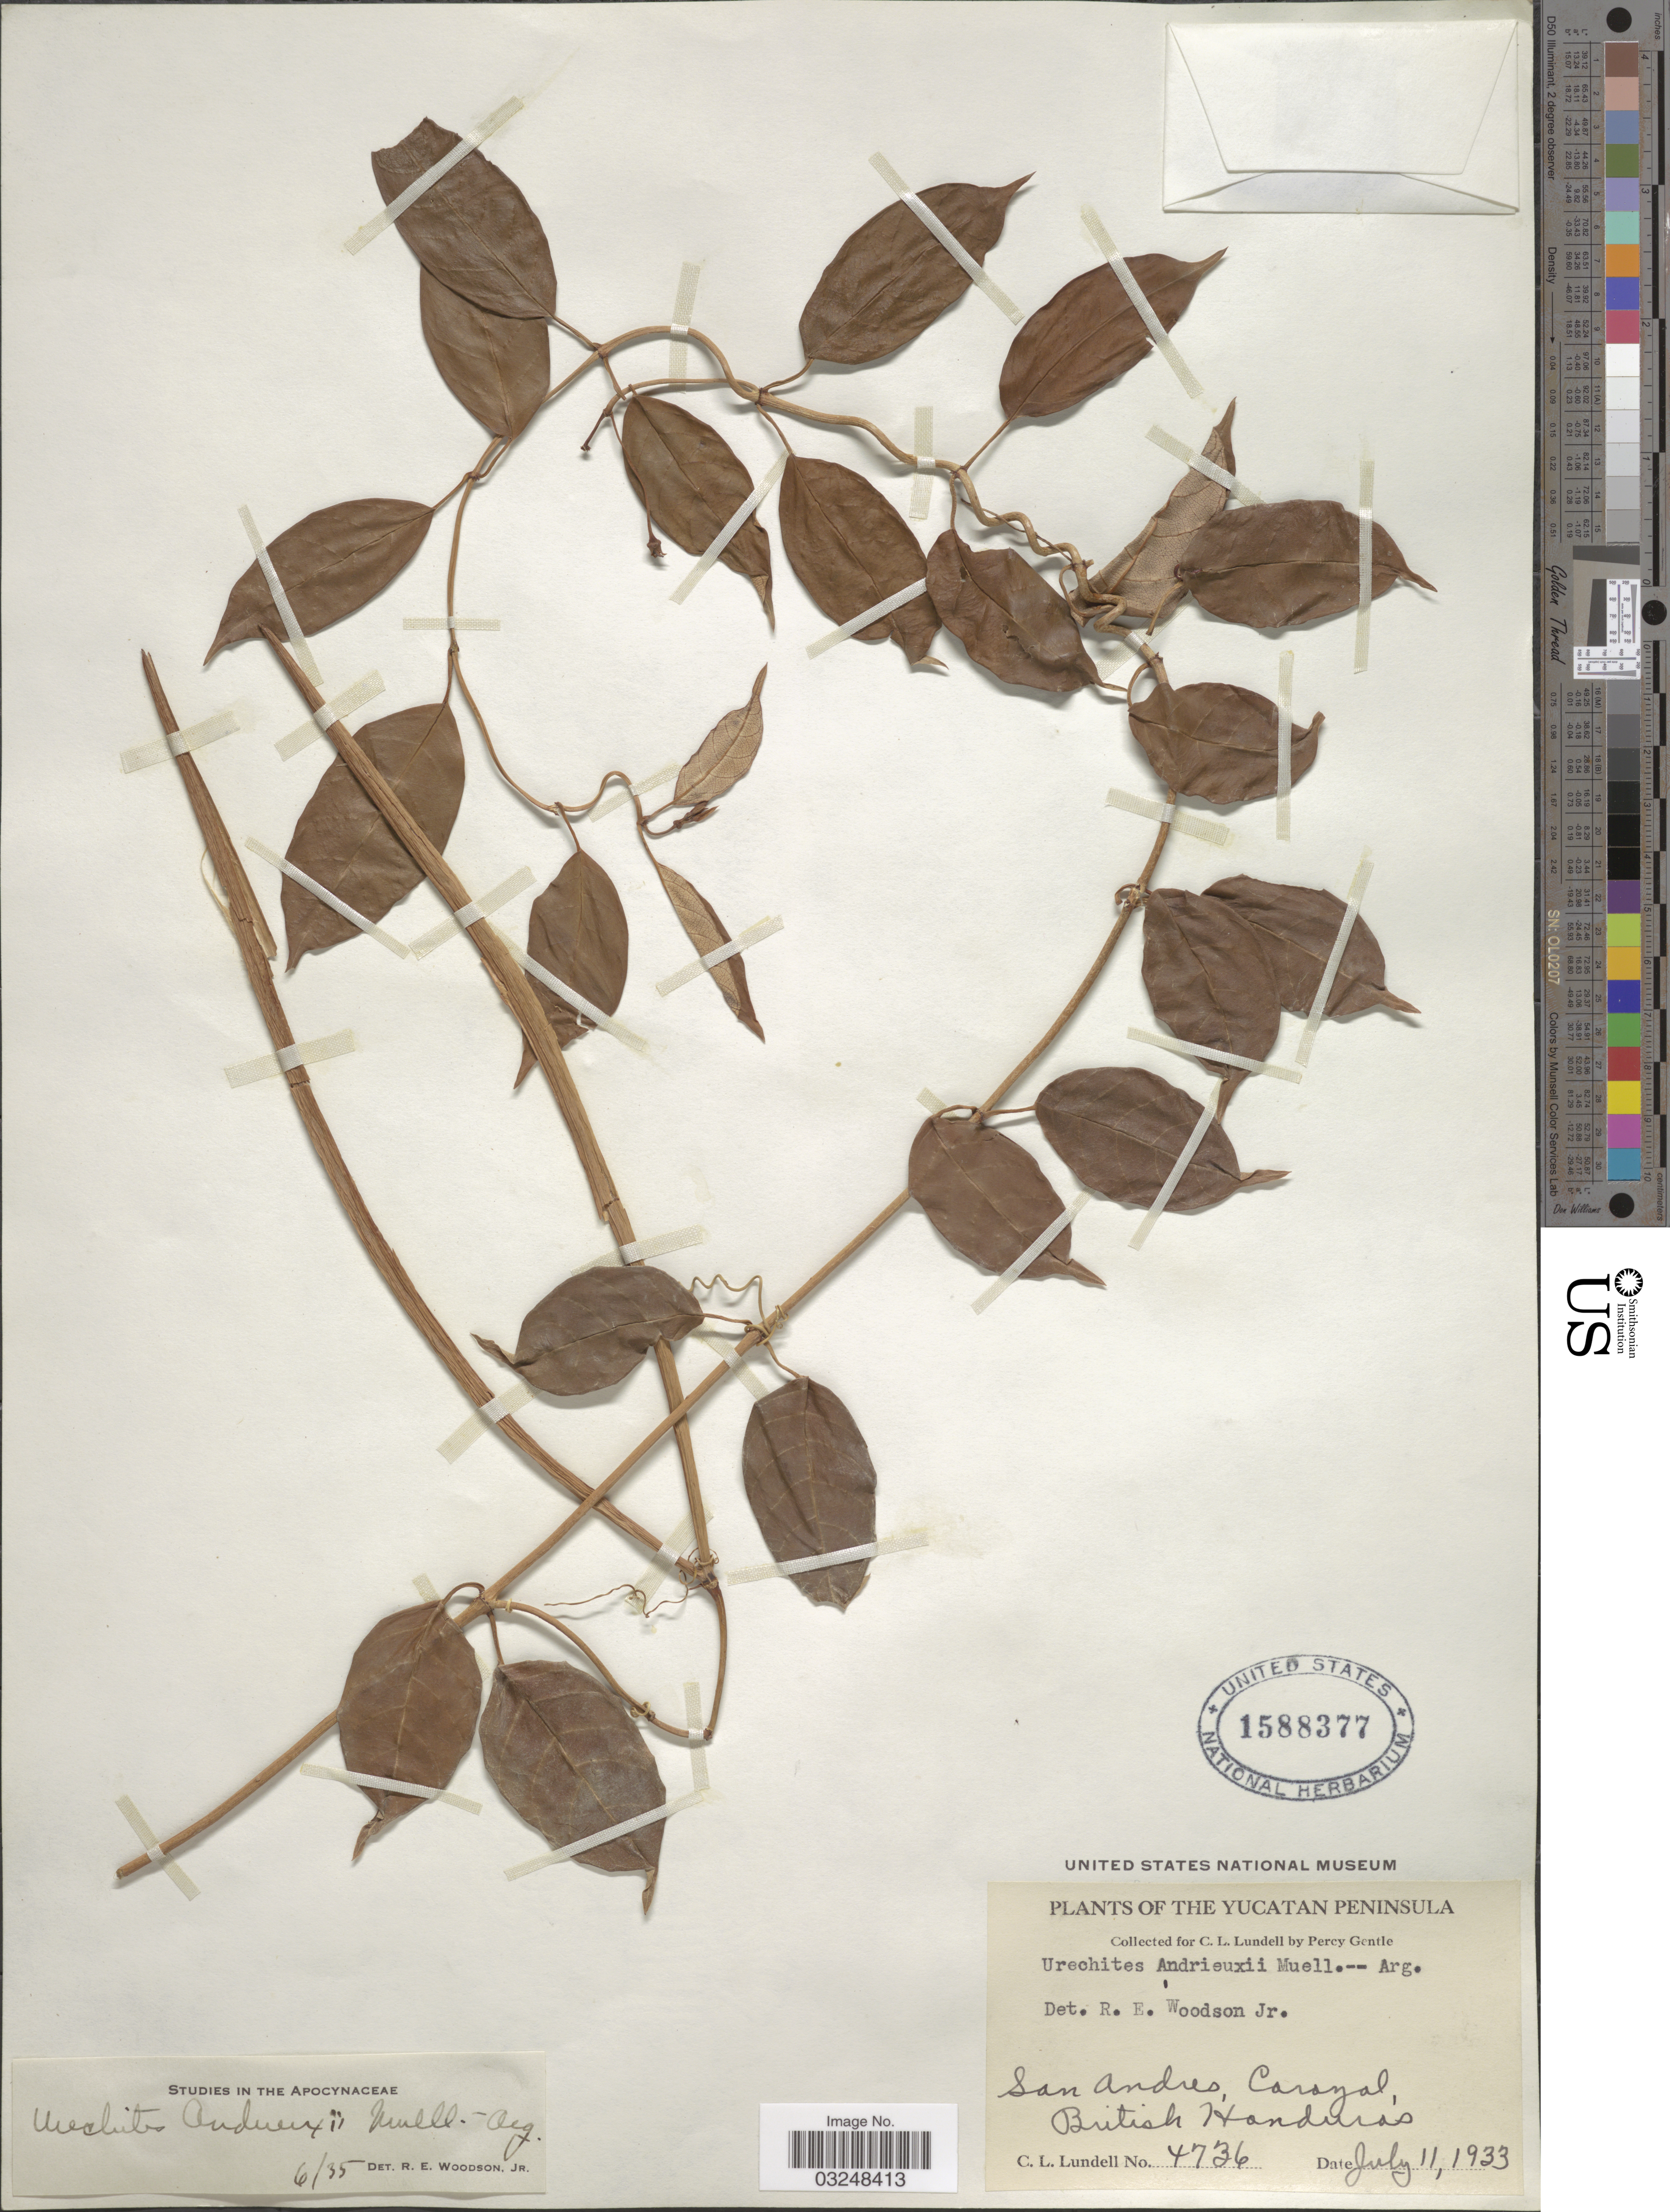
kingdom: Plantae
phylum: Tracheophyta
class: Magnoliopsida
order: Gentianales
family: Apocynaceae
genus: Urechites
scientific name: Urechites andrieuxii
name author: Müll. Arg.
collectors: C. L. Lundell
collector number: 4736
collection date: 1933-07-11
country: Belize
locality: The Yucatan Peninsula, San Andres, Corozal, British Honduras.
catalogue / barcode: US 1588377